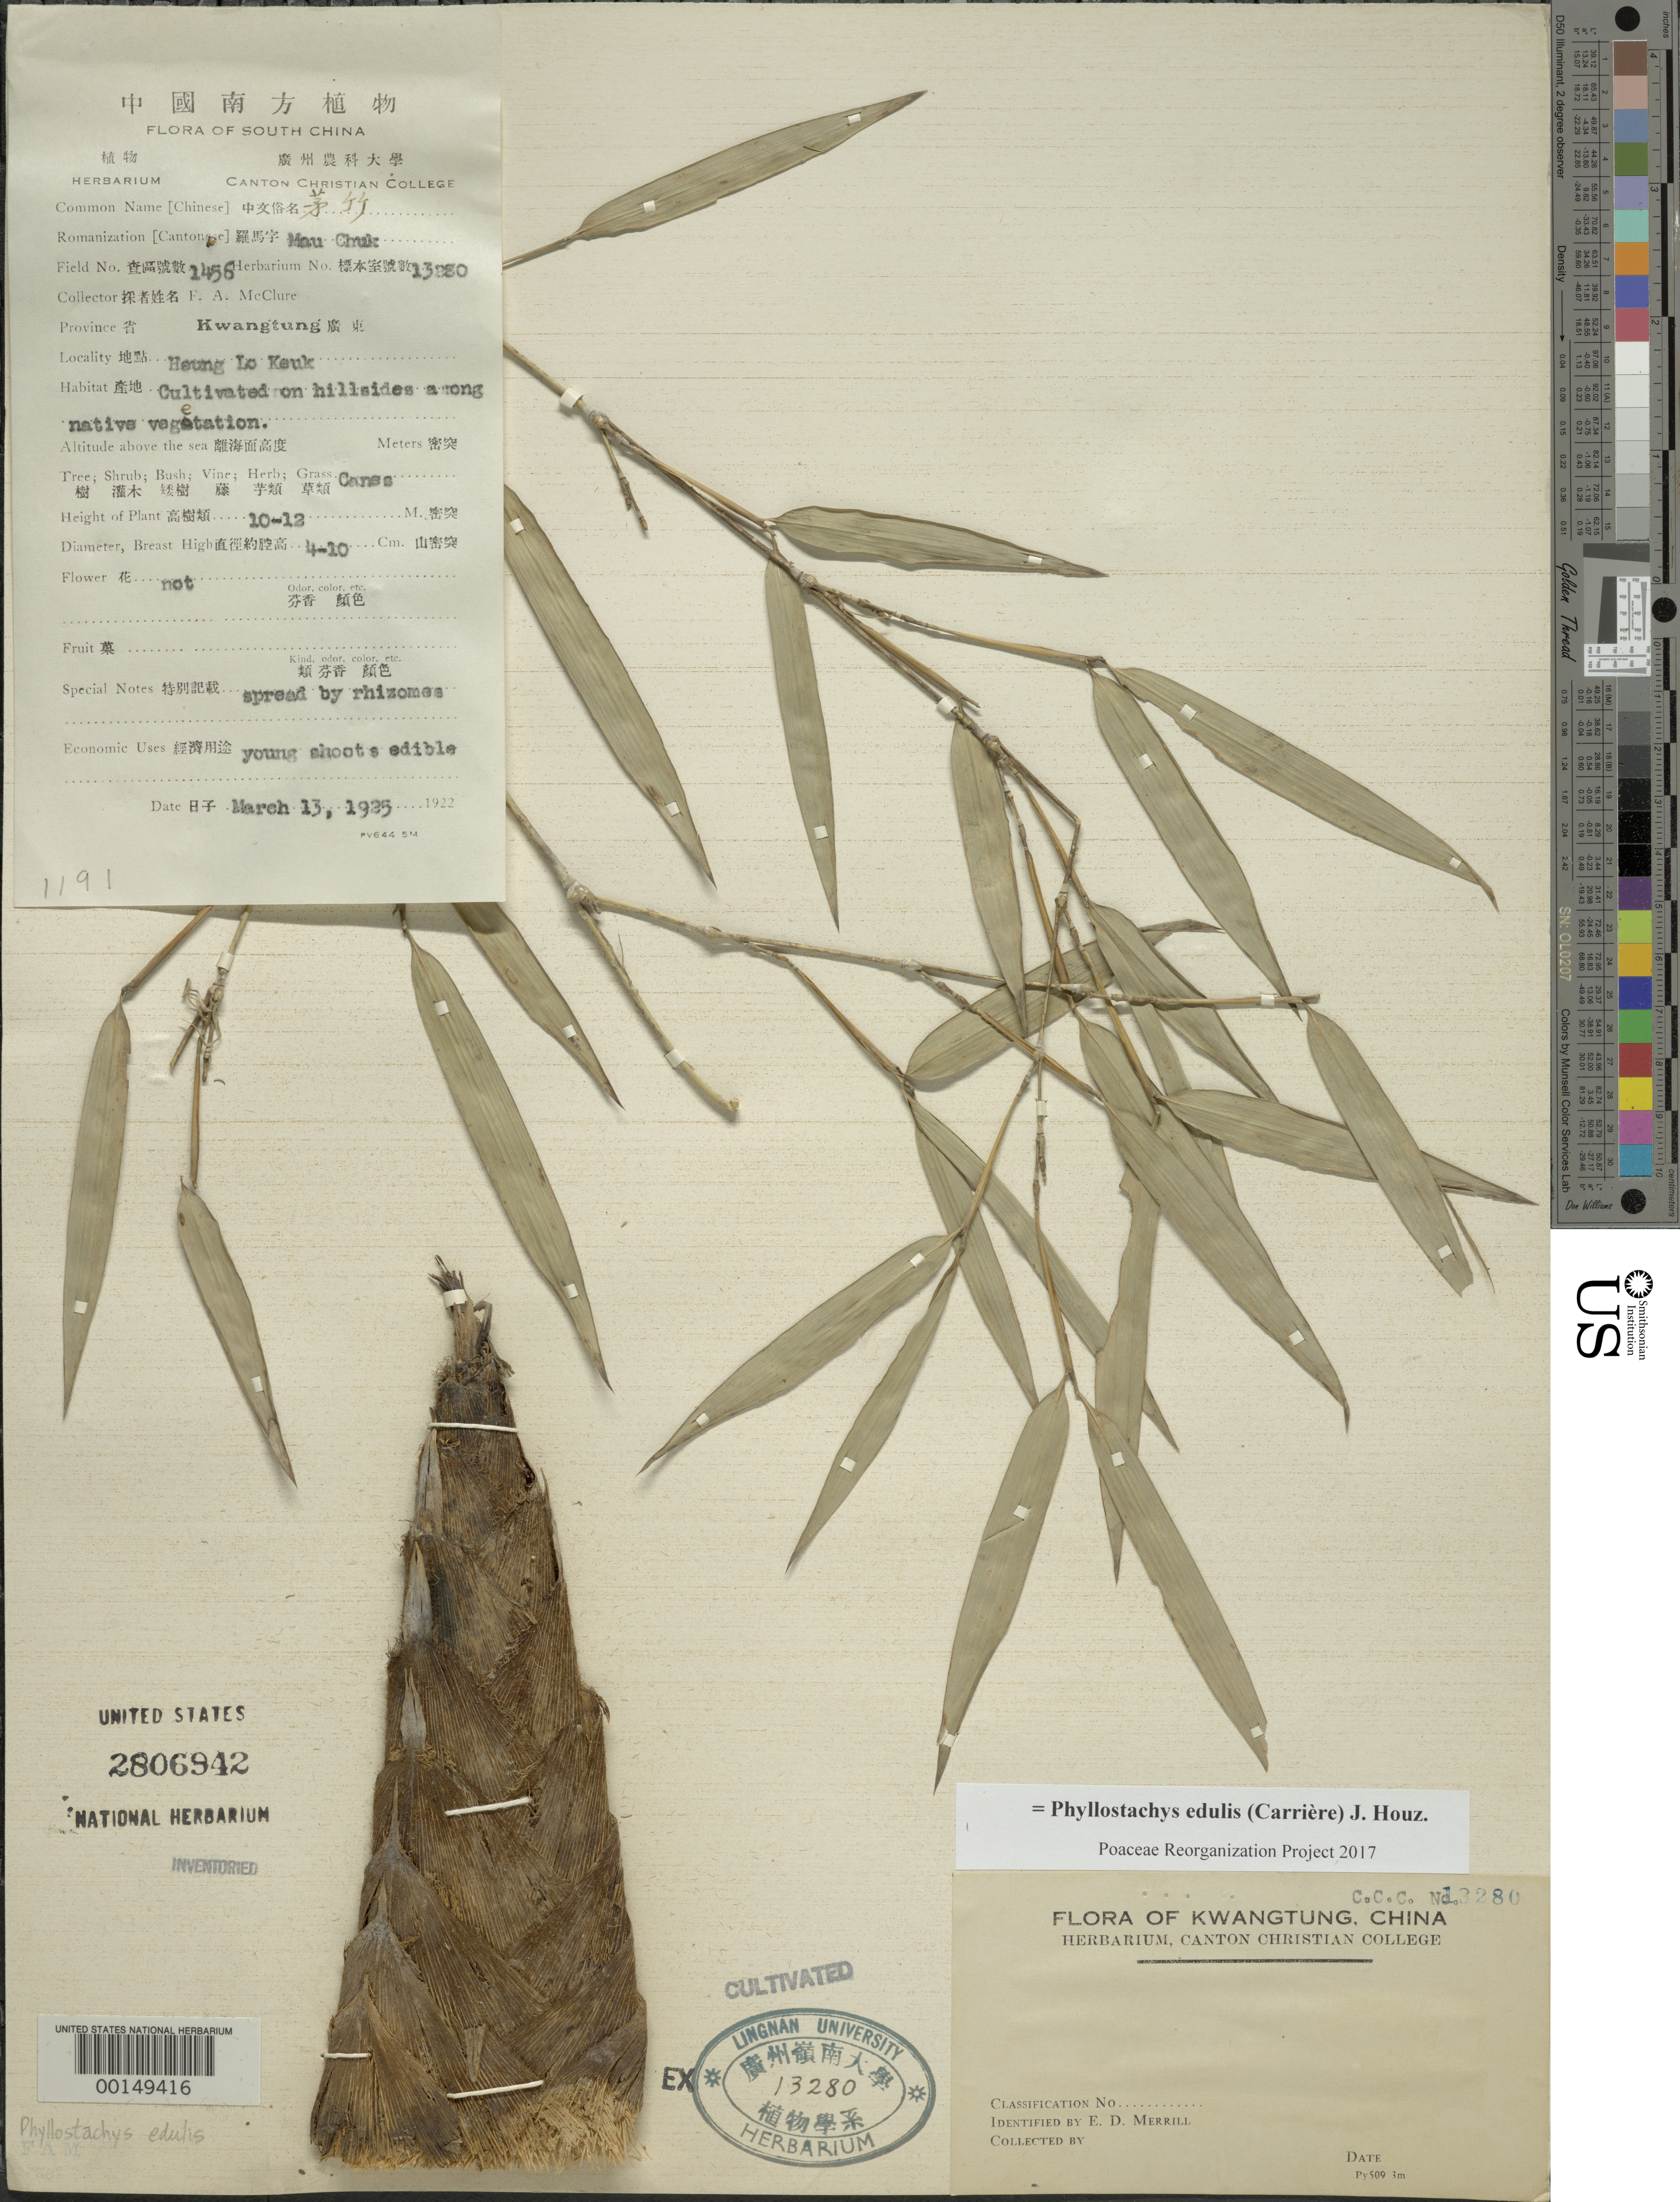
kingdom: Plantae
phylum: Tracheophyta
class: Liliopsida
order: Poales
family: Poaceae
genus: Phyllostachys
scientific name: Phyllostachys edulis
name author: (Carrière) J. Houz.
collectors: F. A. McClure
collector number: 1456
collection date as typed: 13 Mar 1925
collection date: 1925-03-13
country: China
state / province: Guangdong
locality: Heung lo keuk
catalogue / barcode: US 2806942